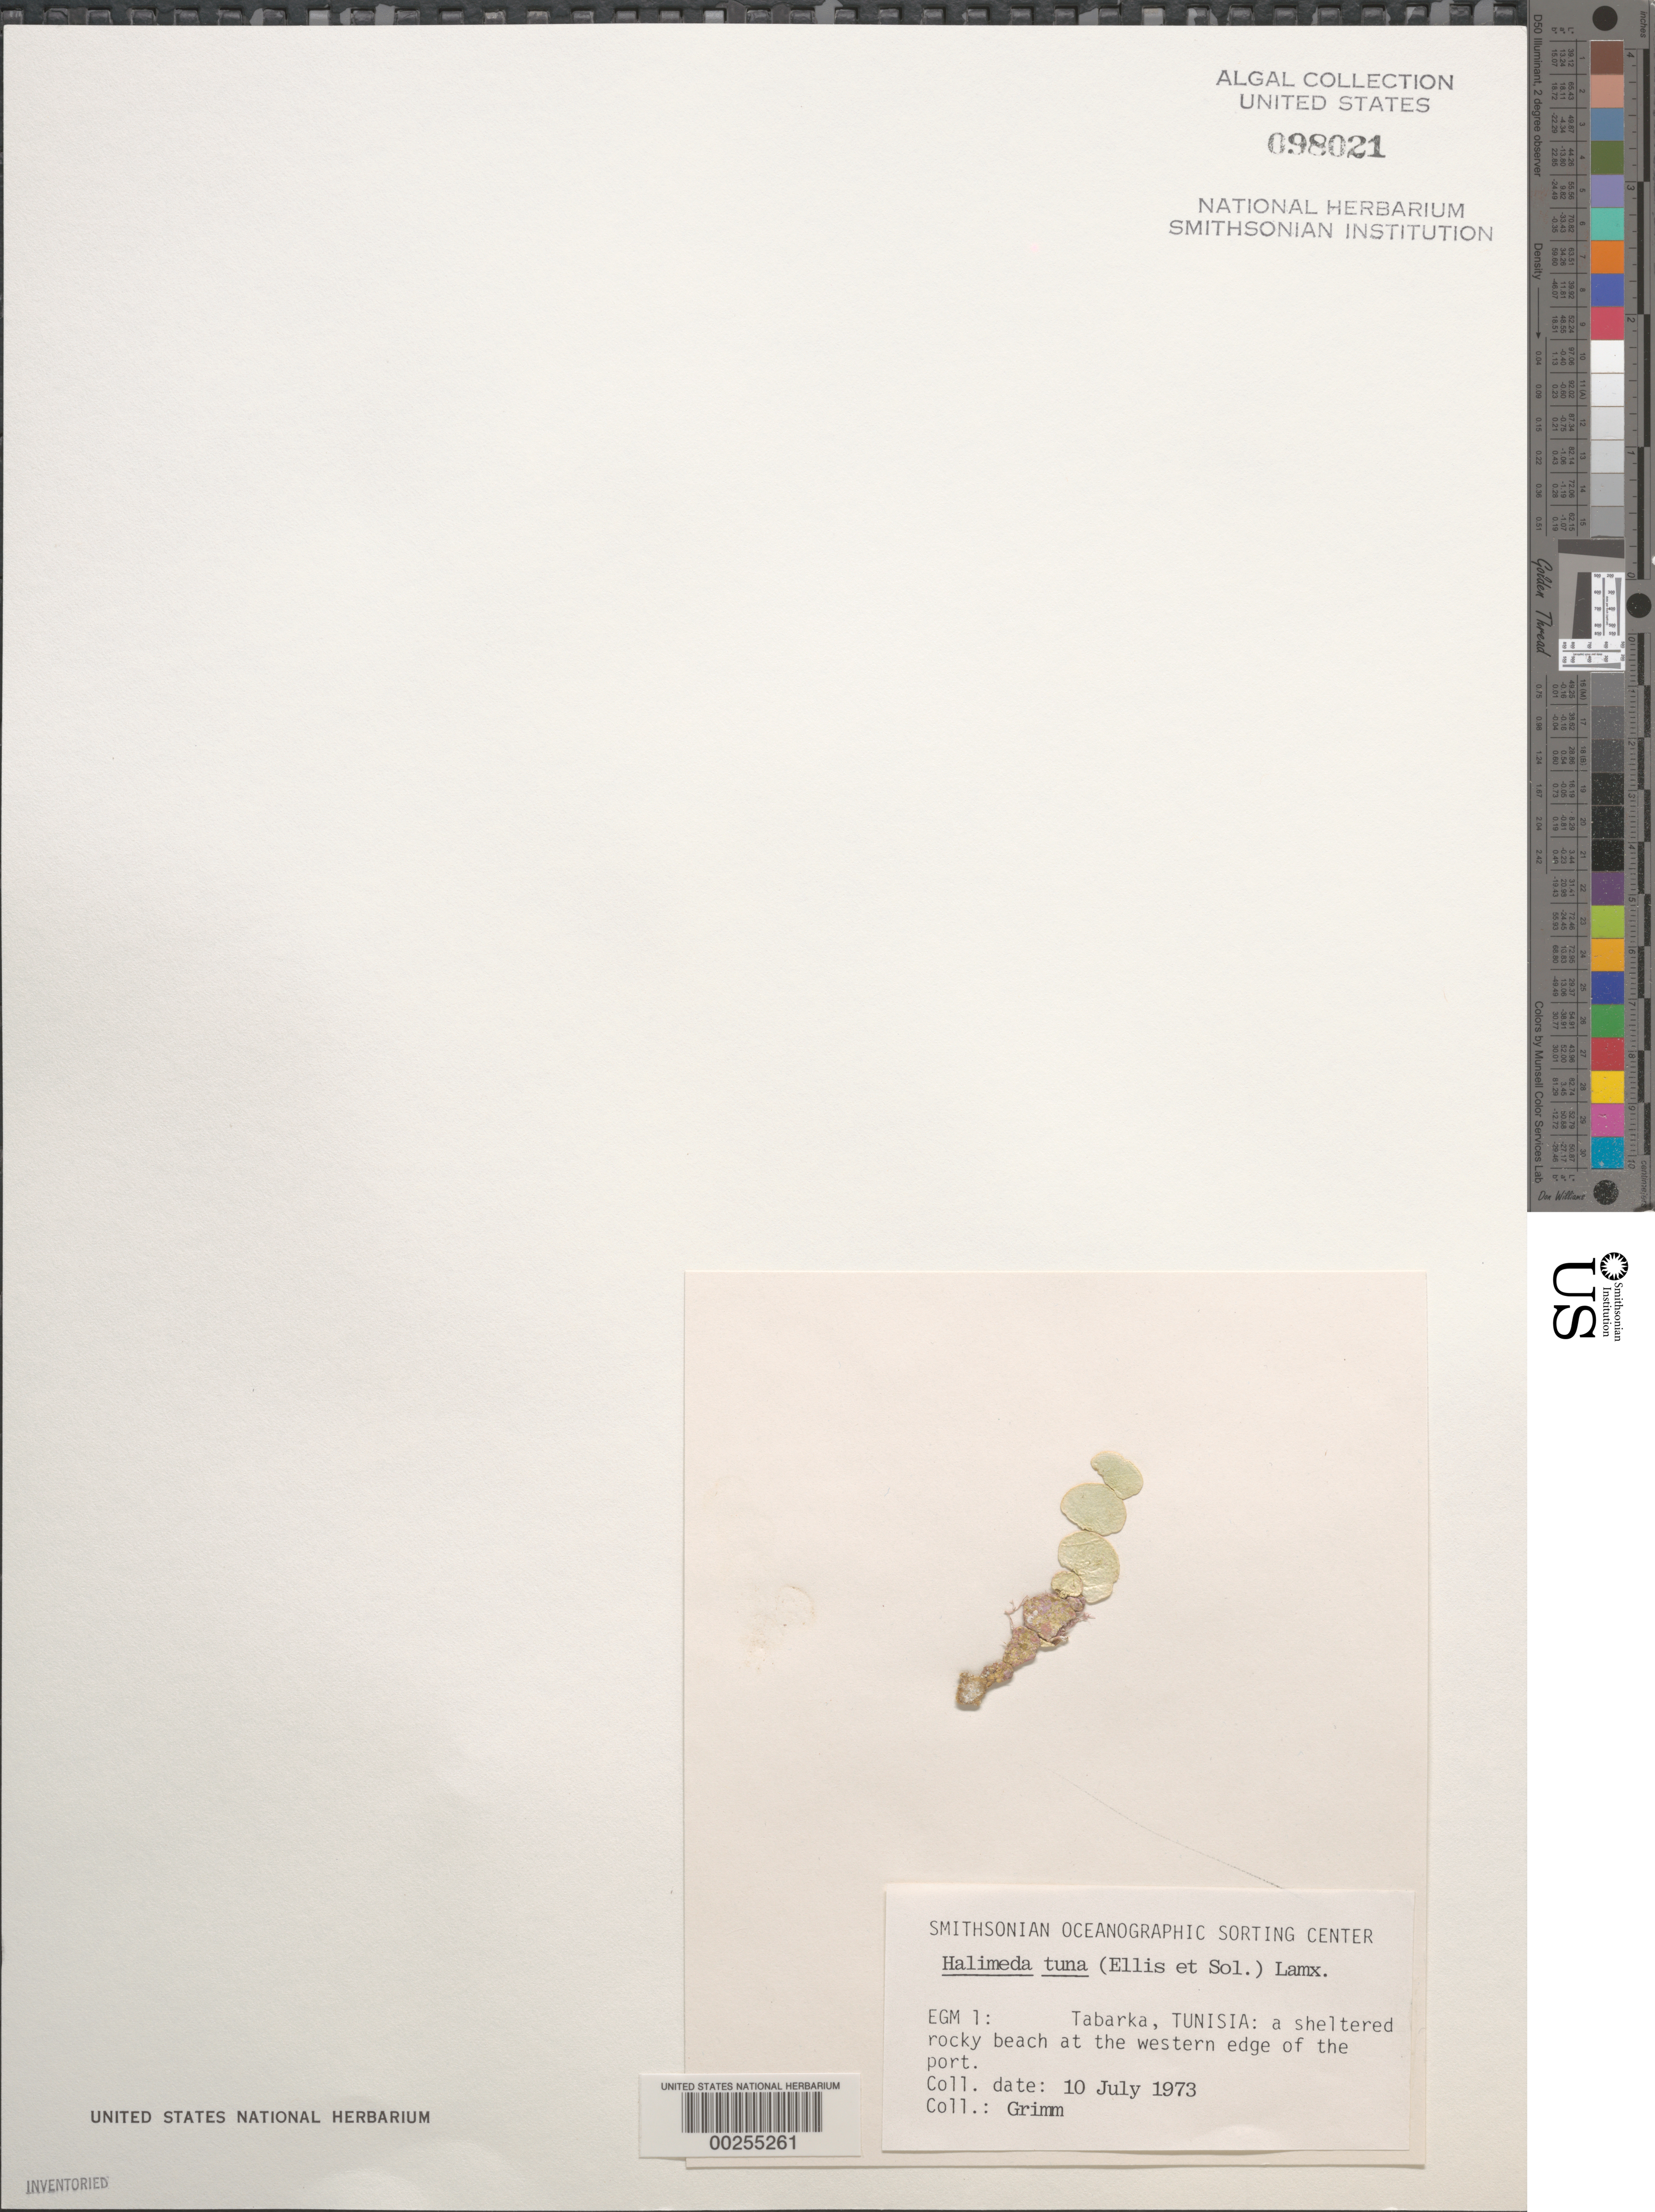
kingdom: Plantae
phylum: Chlorophyta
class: Ulvophyceae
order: Bryopsidales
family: Halimedaceae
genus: Halimeda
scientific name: Halimeda tuna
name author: (J. Ellis & Sol.) J.V.Lamouroux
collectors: R. Grimm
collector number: EGM 1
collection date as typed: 10 Jul 1973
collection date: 1973-07-10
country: Tunisia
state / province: Jendouba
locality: Tabarka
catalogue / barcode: US 98021